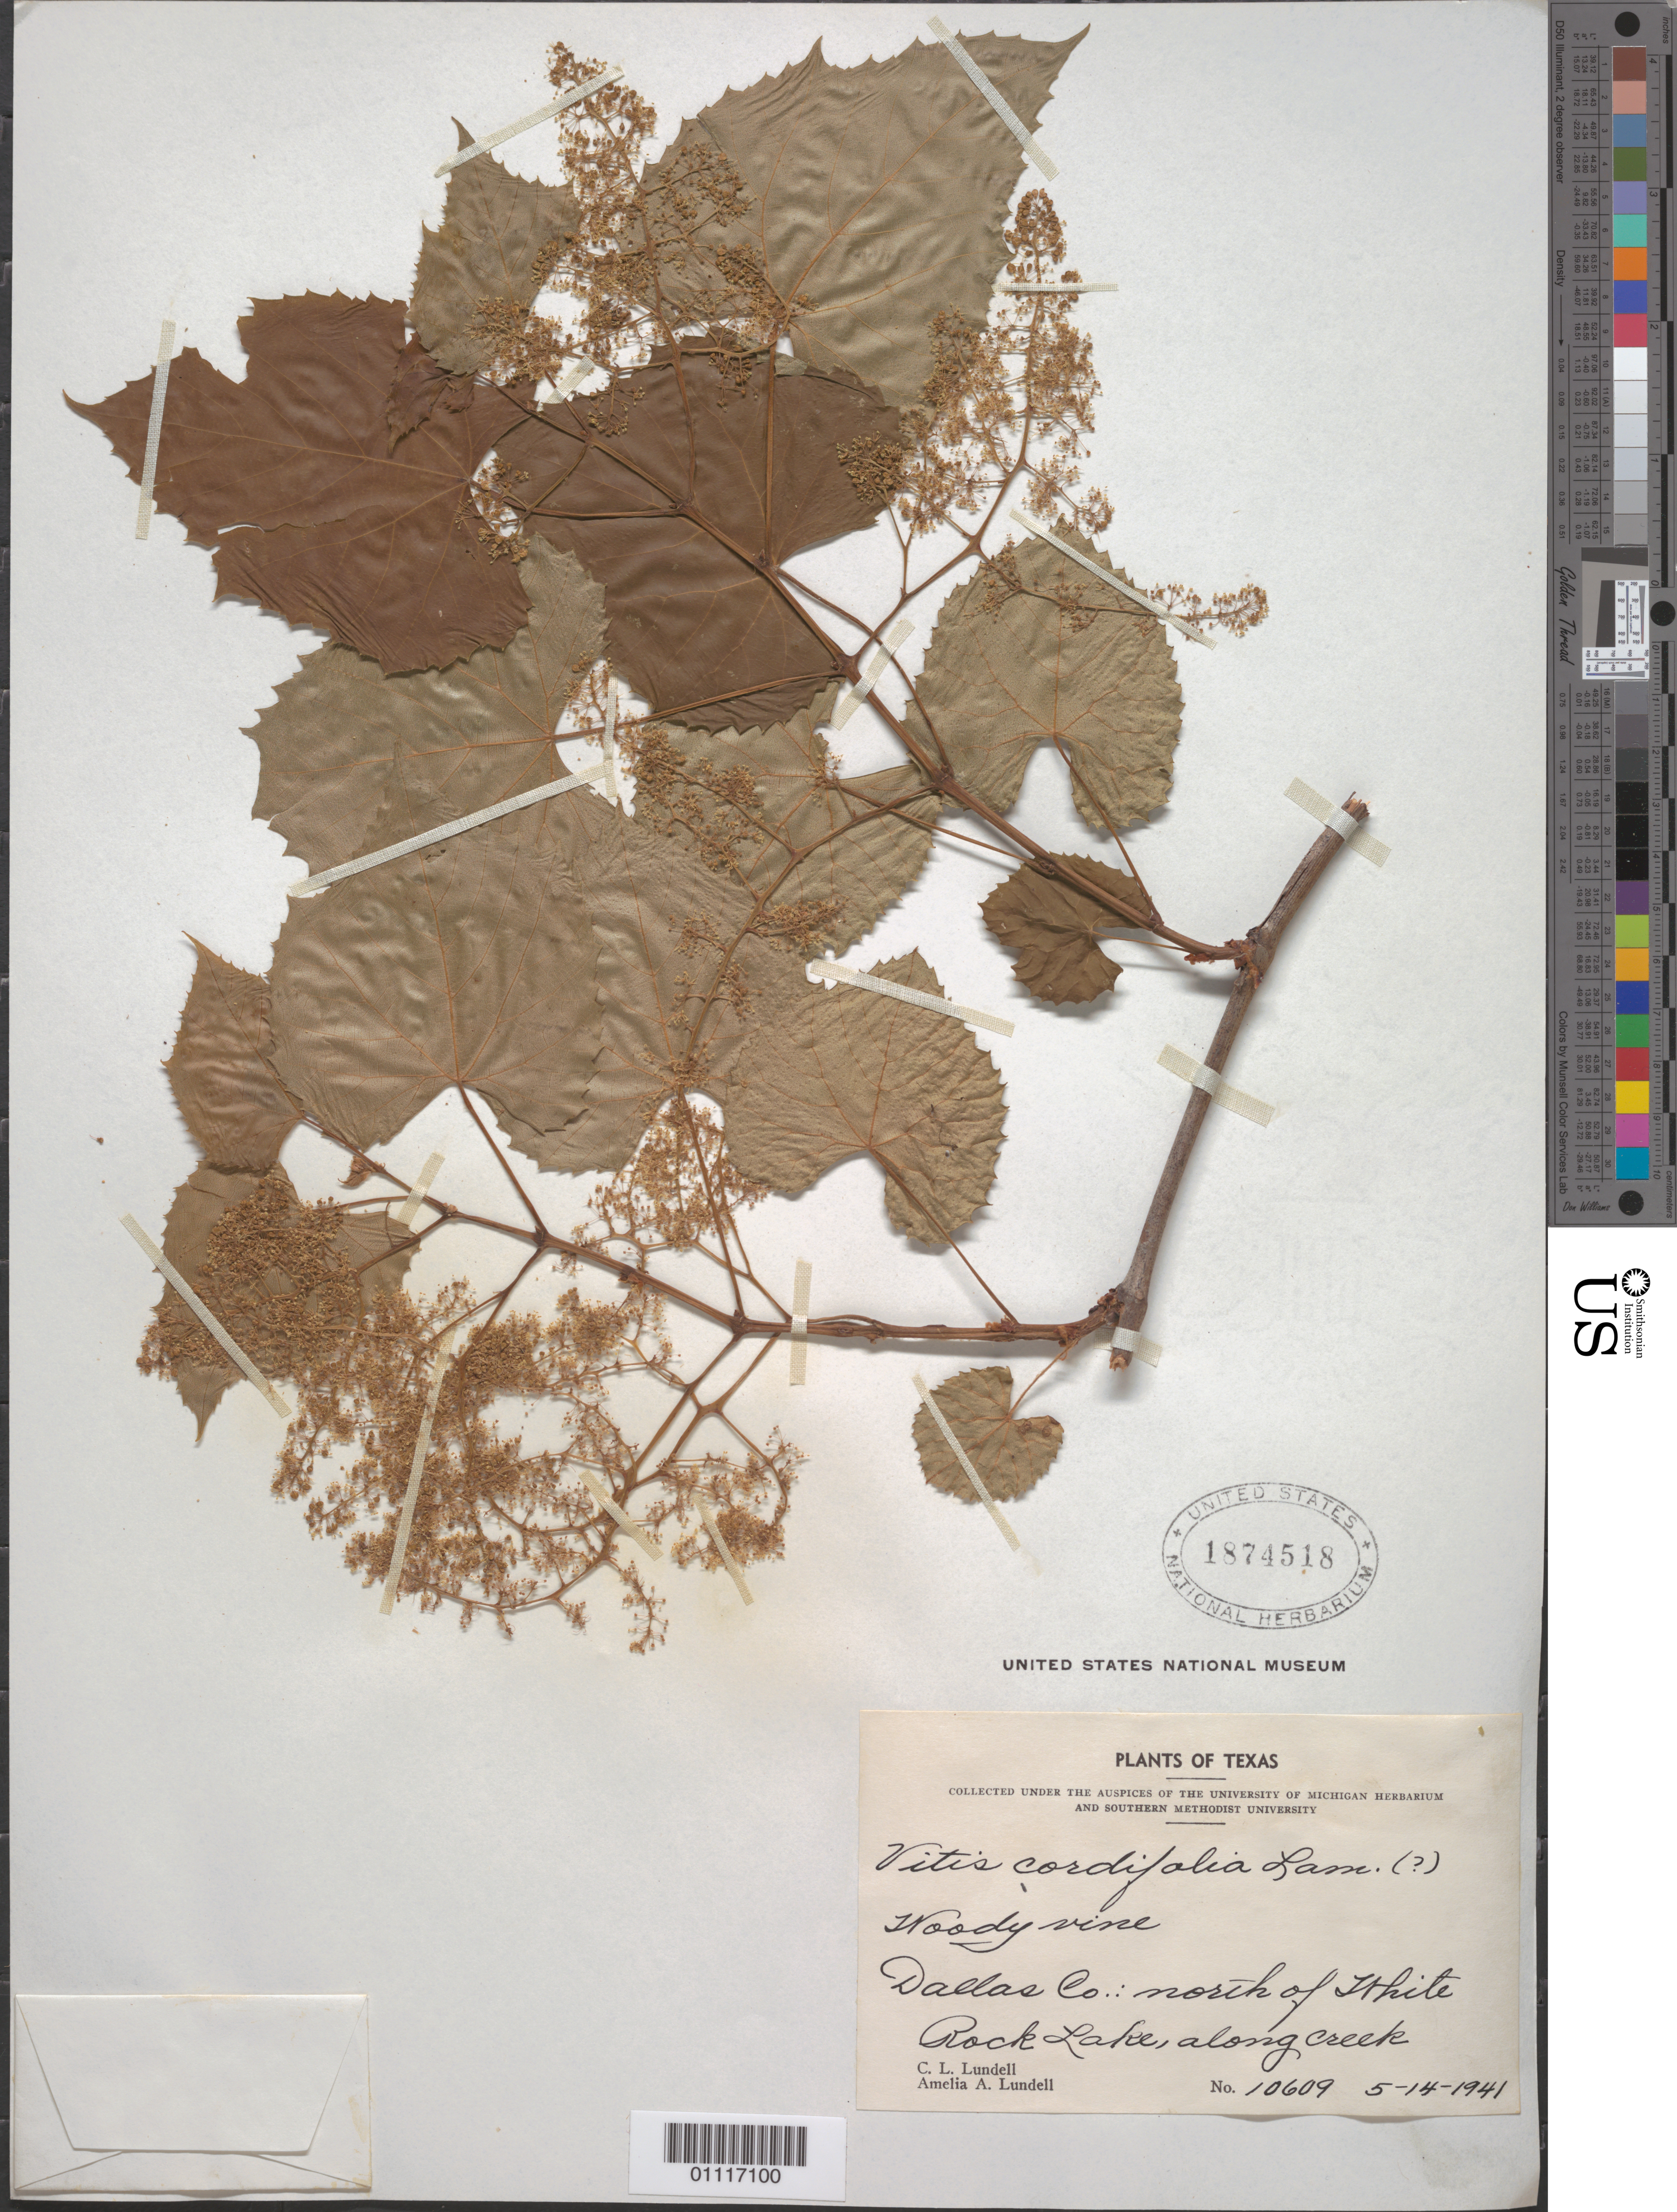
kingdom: Plantae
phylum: Tracheophyta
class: Magnoliopsida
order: Vitales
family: Vitaceae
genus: Vitis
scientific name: Vitis cordifolia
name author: Michx.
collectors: C. L. Lundell & A. A. Lundell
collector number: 10609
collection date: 1941-05-14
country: United States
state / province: Texas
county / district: Dallas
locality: north of White Rock Lake, along creek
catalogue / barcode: US 1874518